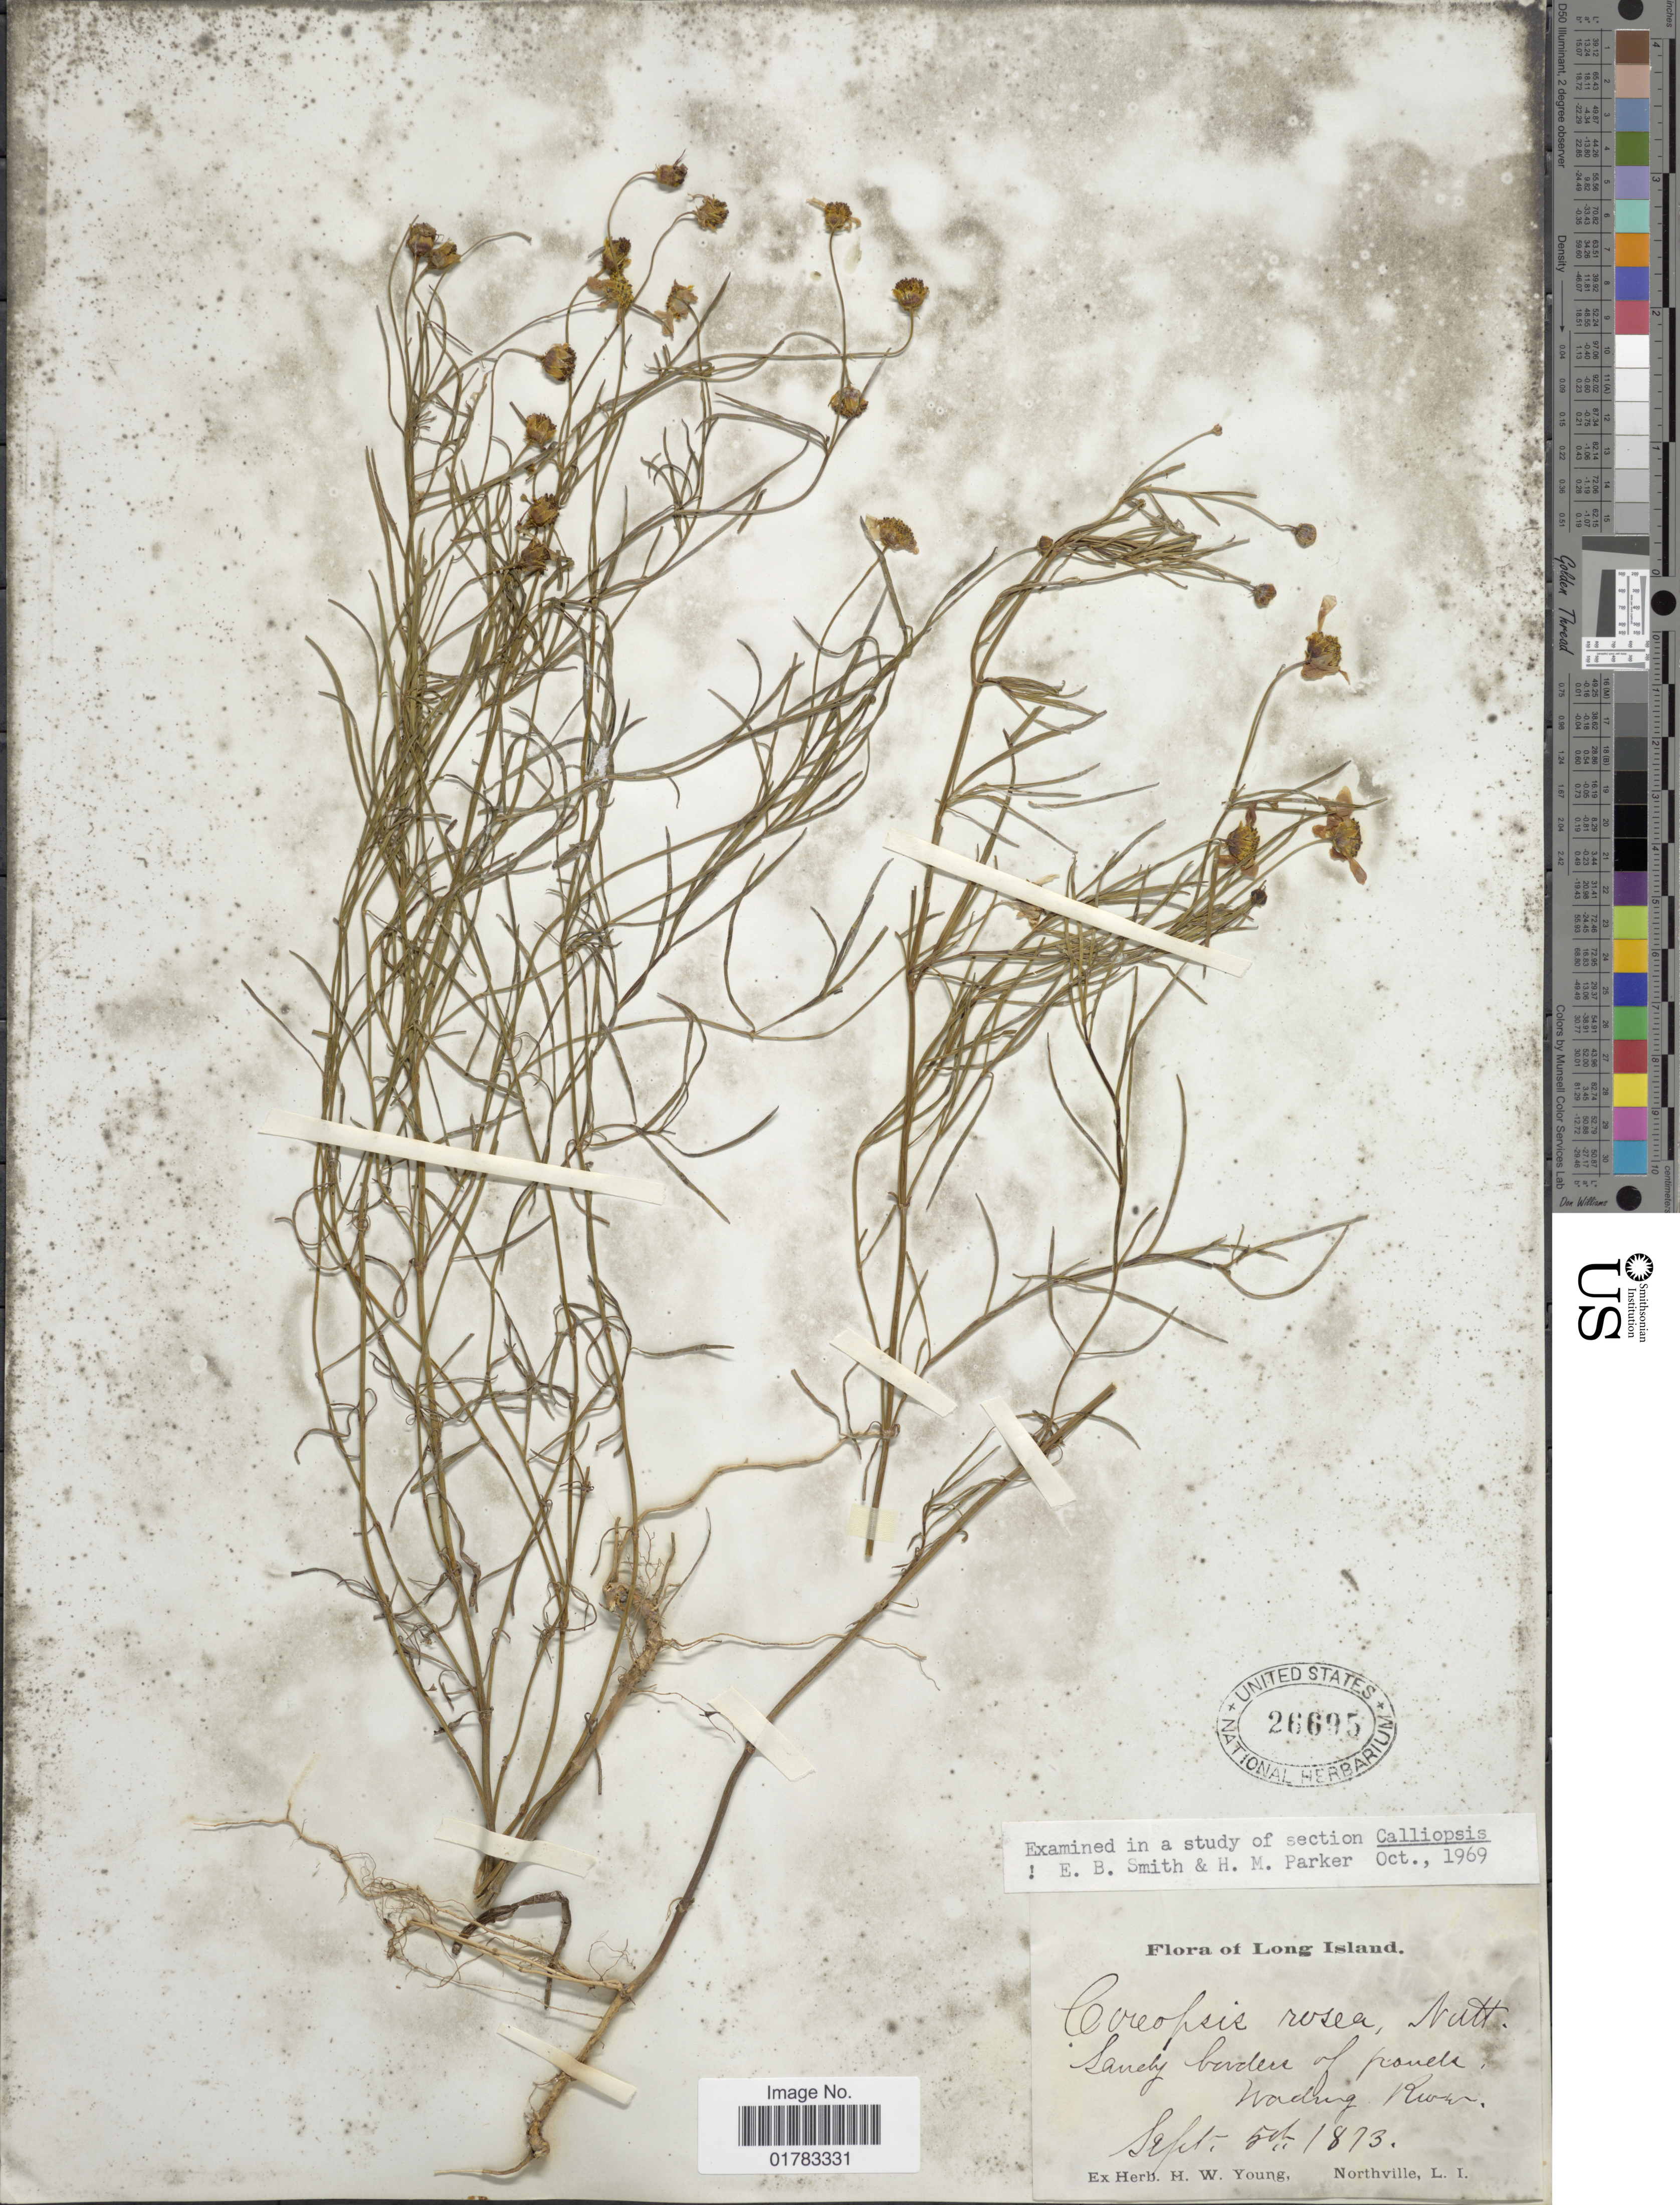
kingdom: Plantae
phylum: Tracheophyta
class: Magnoliopsida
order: Asterales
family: Asteraceae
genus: Coreopsis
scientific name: Coreopsis rosea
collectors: H. W. Young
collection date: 1873-09-05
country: United States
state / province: New York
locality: Sandy borders of panels, Wading River, Long Island.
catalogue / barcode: US 26695